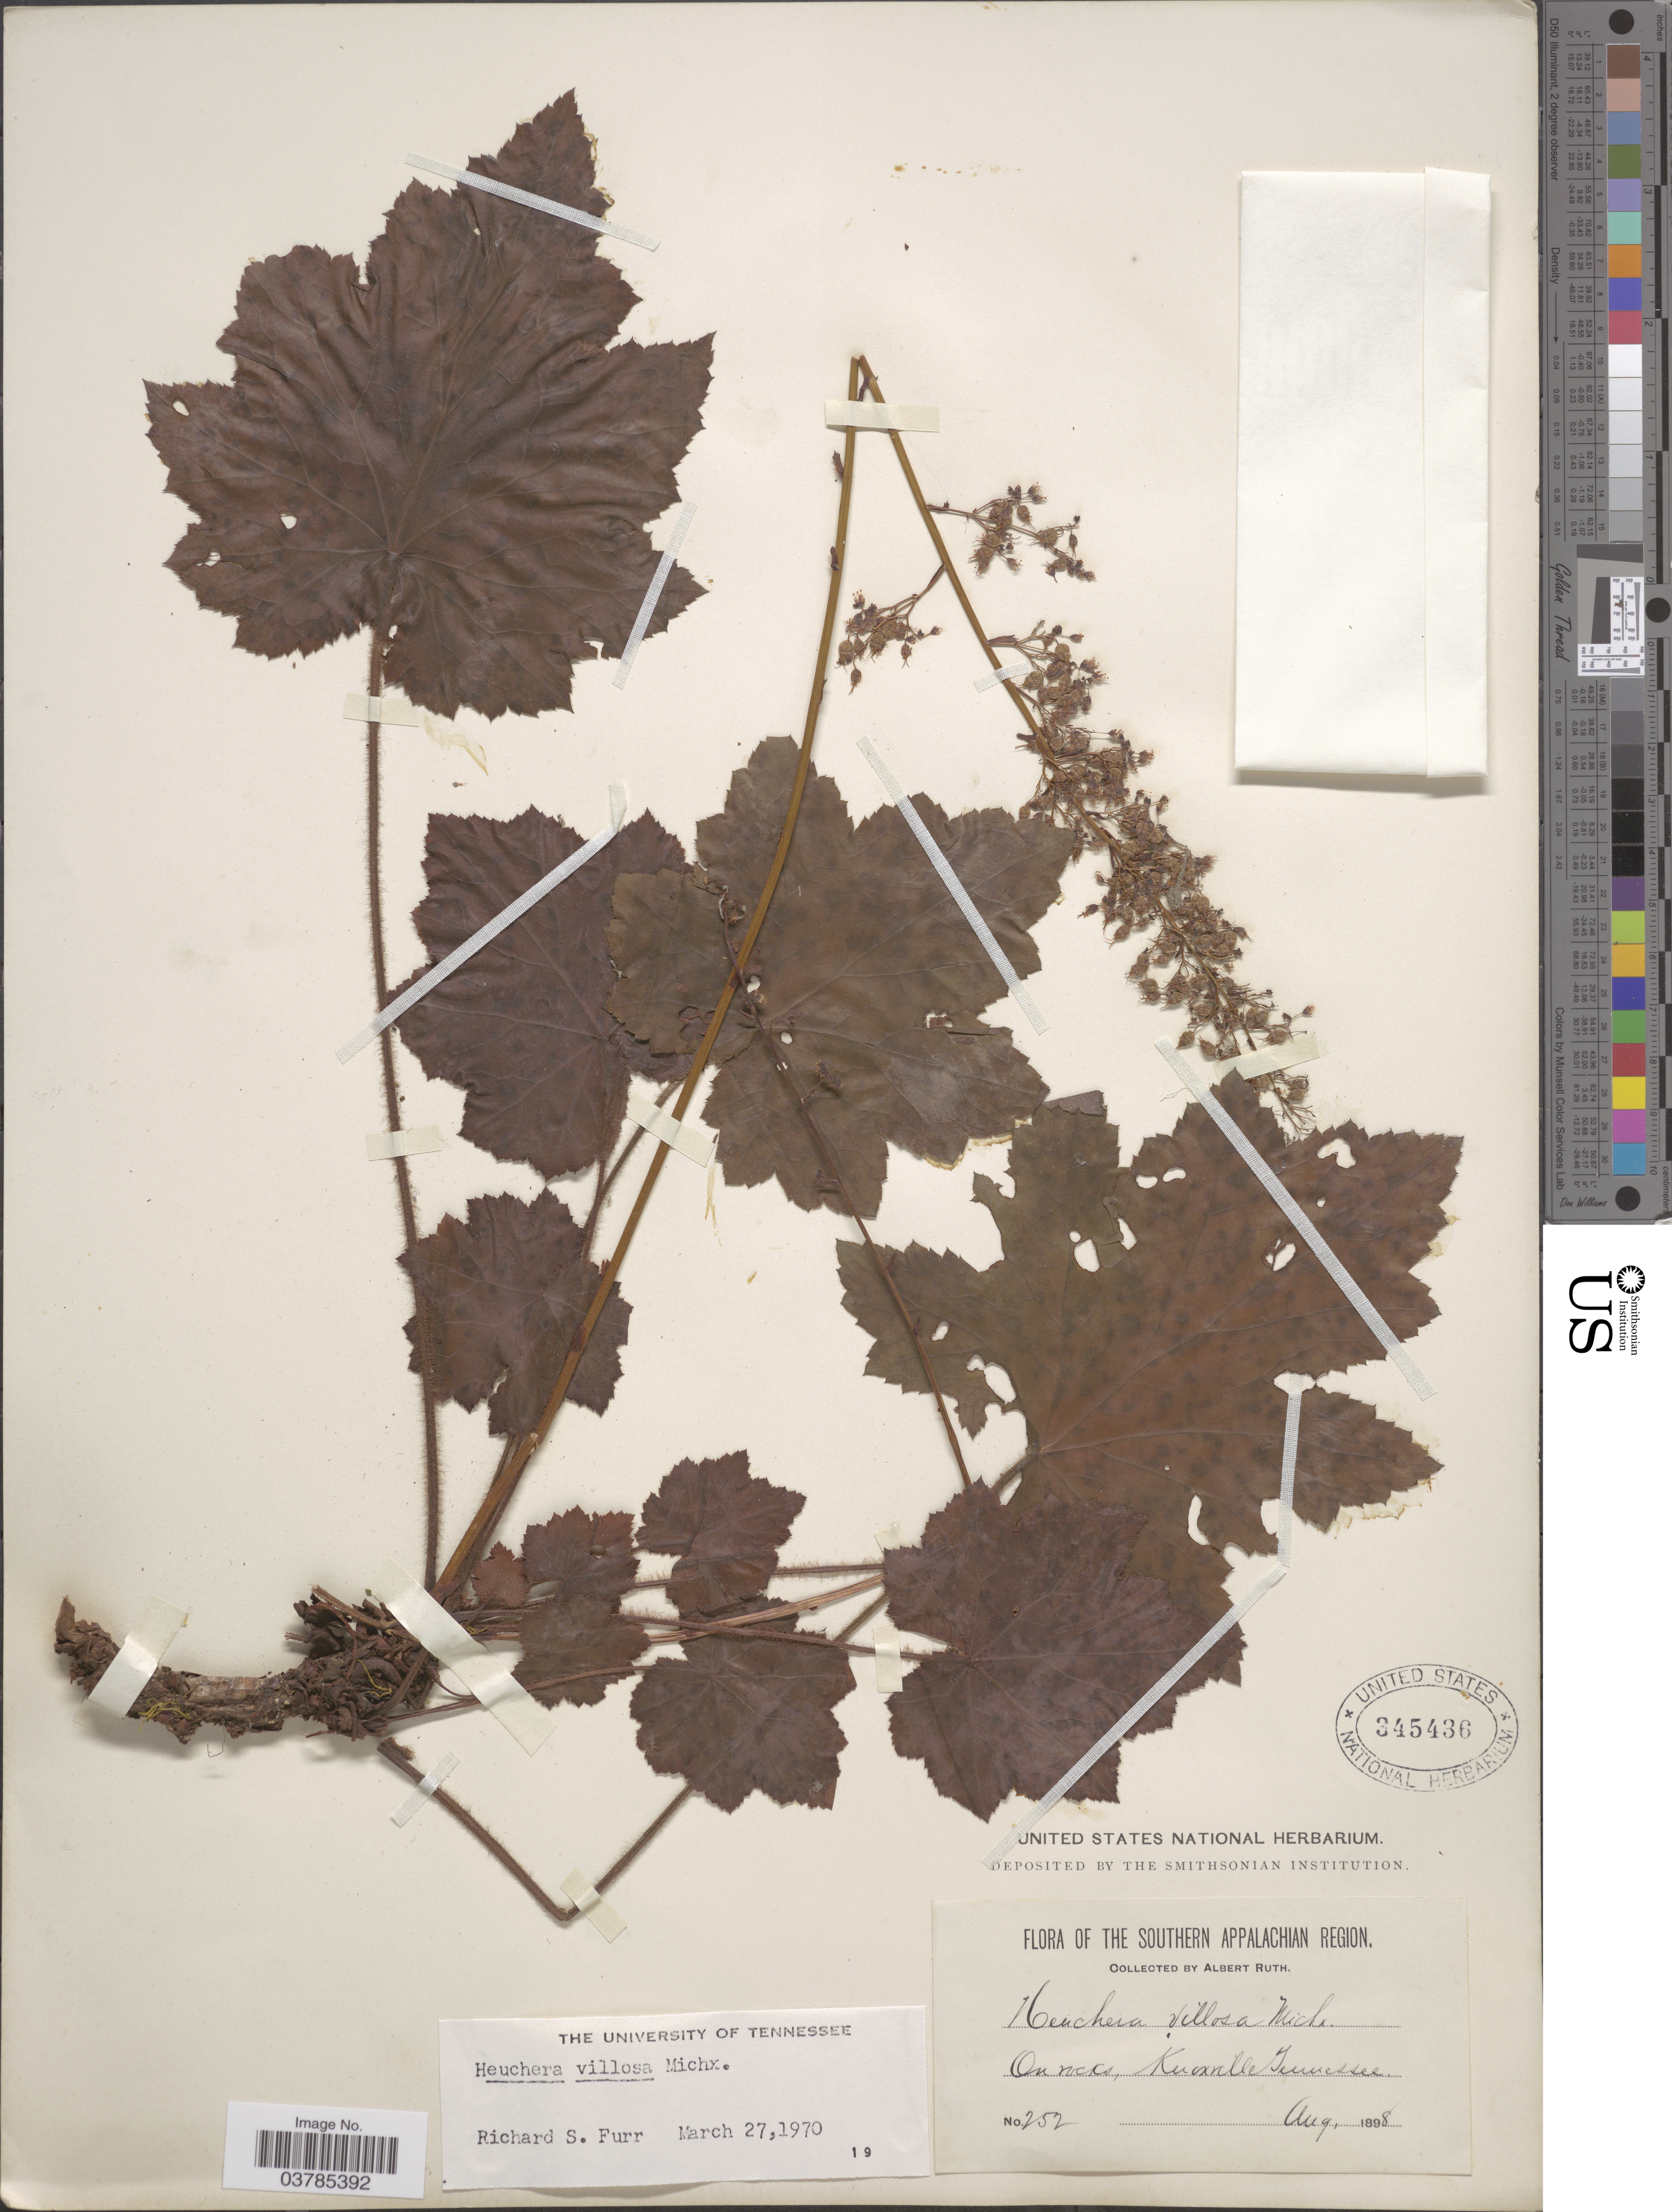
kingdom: Plantae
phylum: Tracheophyta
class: Magnoliopsida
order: Saxifragales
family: Saxifragaceae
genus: Heuchera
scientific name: Heuchera villosa var. macrorhiza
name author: (Small) Rosend. et al.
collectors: A. Ruth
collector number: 252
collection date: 1898-08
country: United States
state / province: Tennessee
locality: The Southern Appalachian Region. Knoxville.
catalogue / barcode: US 345436